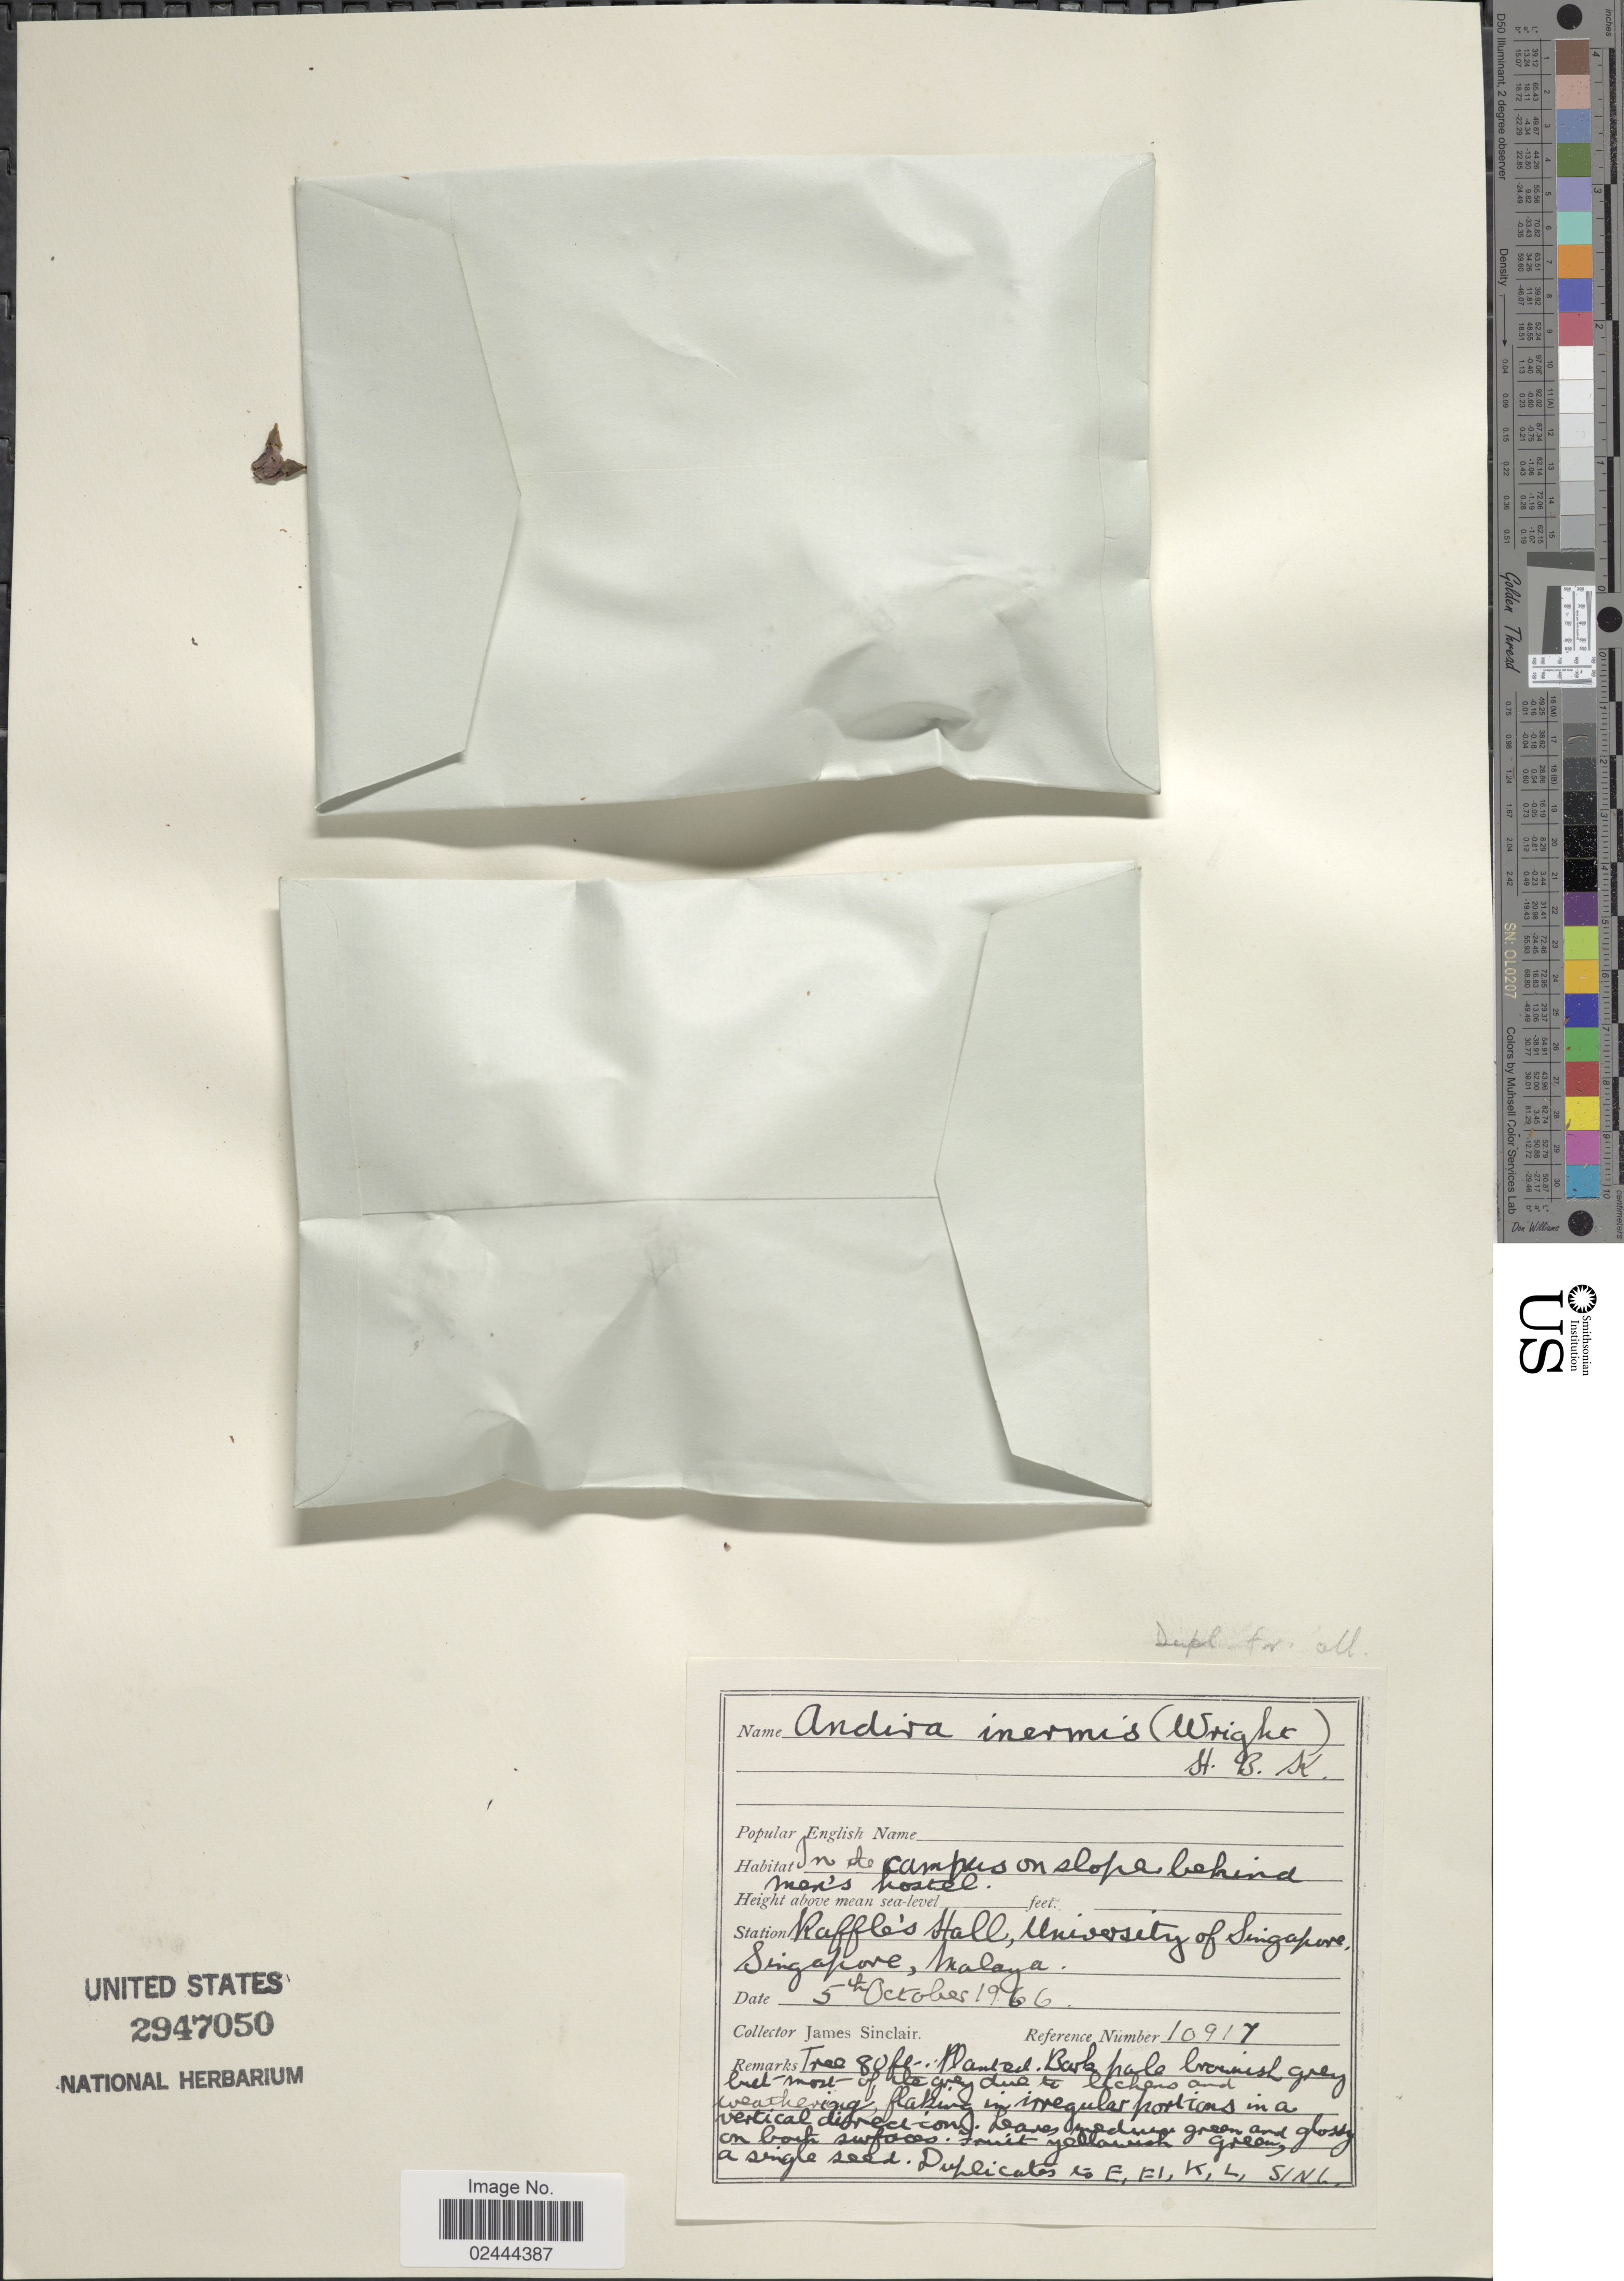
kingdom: Plantae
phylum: Tracheophyta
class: Magnoliopsida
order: Fabales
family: Fabaceae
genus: Andira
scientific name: Andira inermis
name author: (W. Wright) Kunth ex DC.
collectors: J. Sinclair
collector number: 10917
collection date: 1966-10-05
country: Singapore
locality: Ruffle's Hall, University of Singapore, Malaya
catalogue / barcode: US 2947050